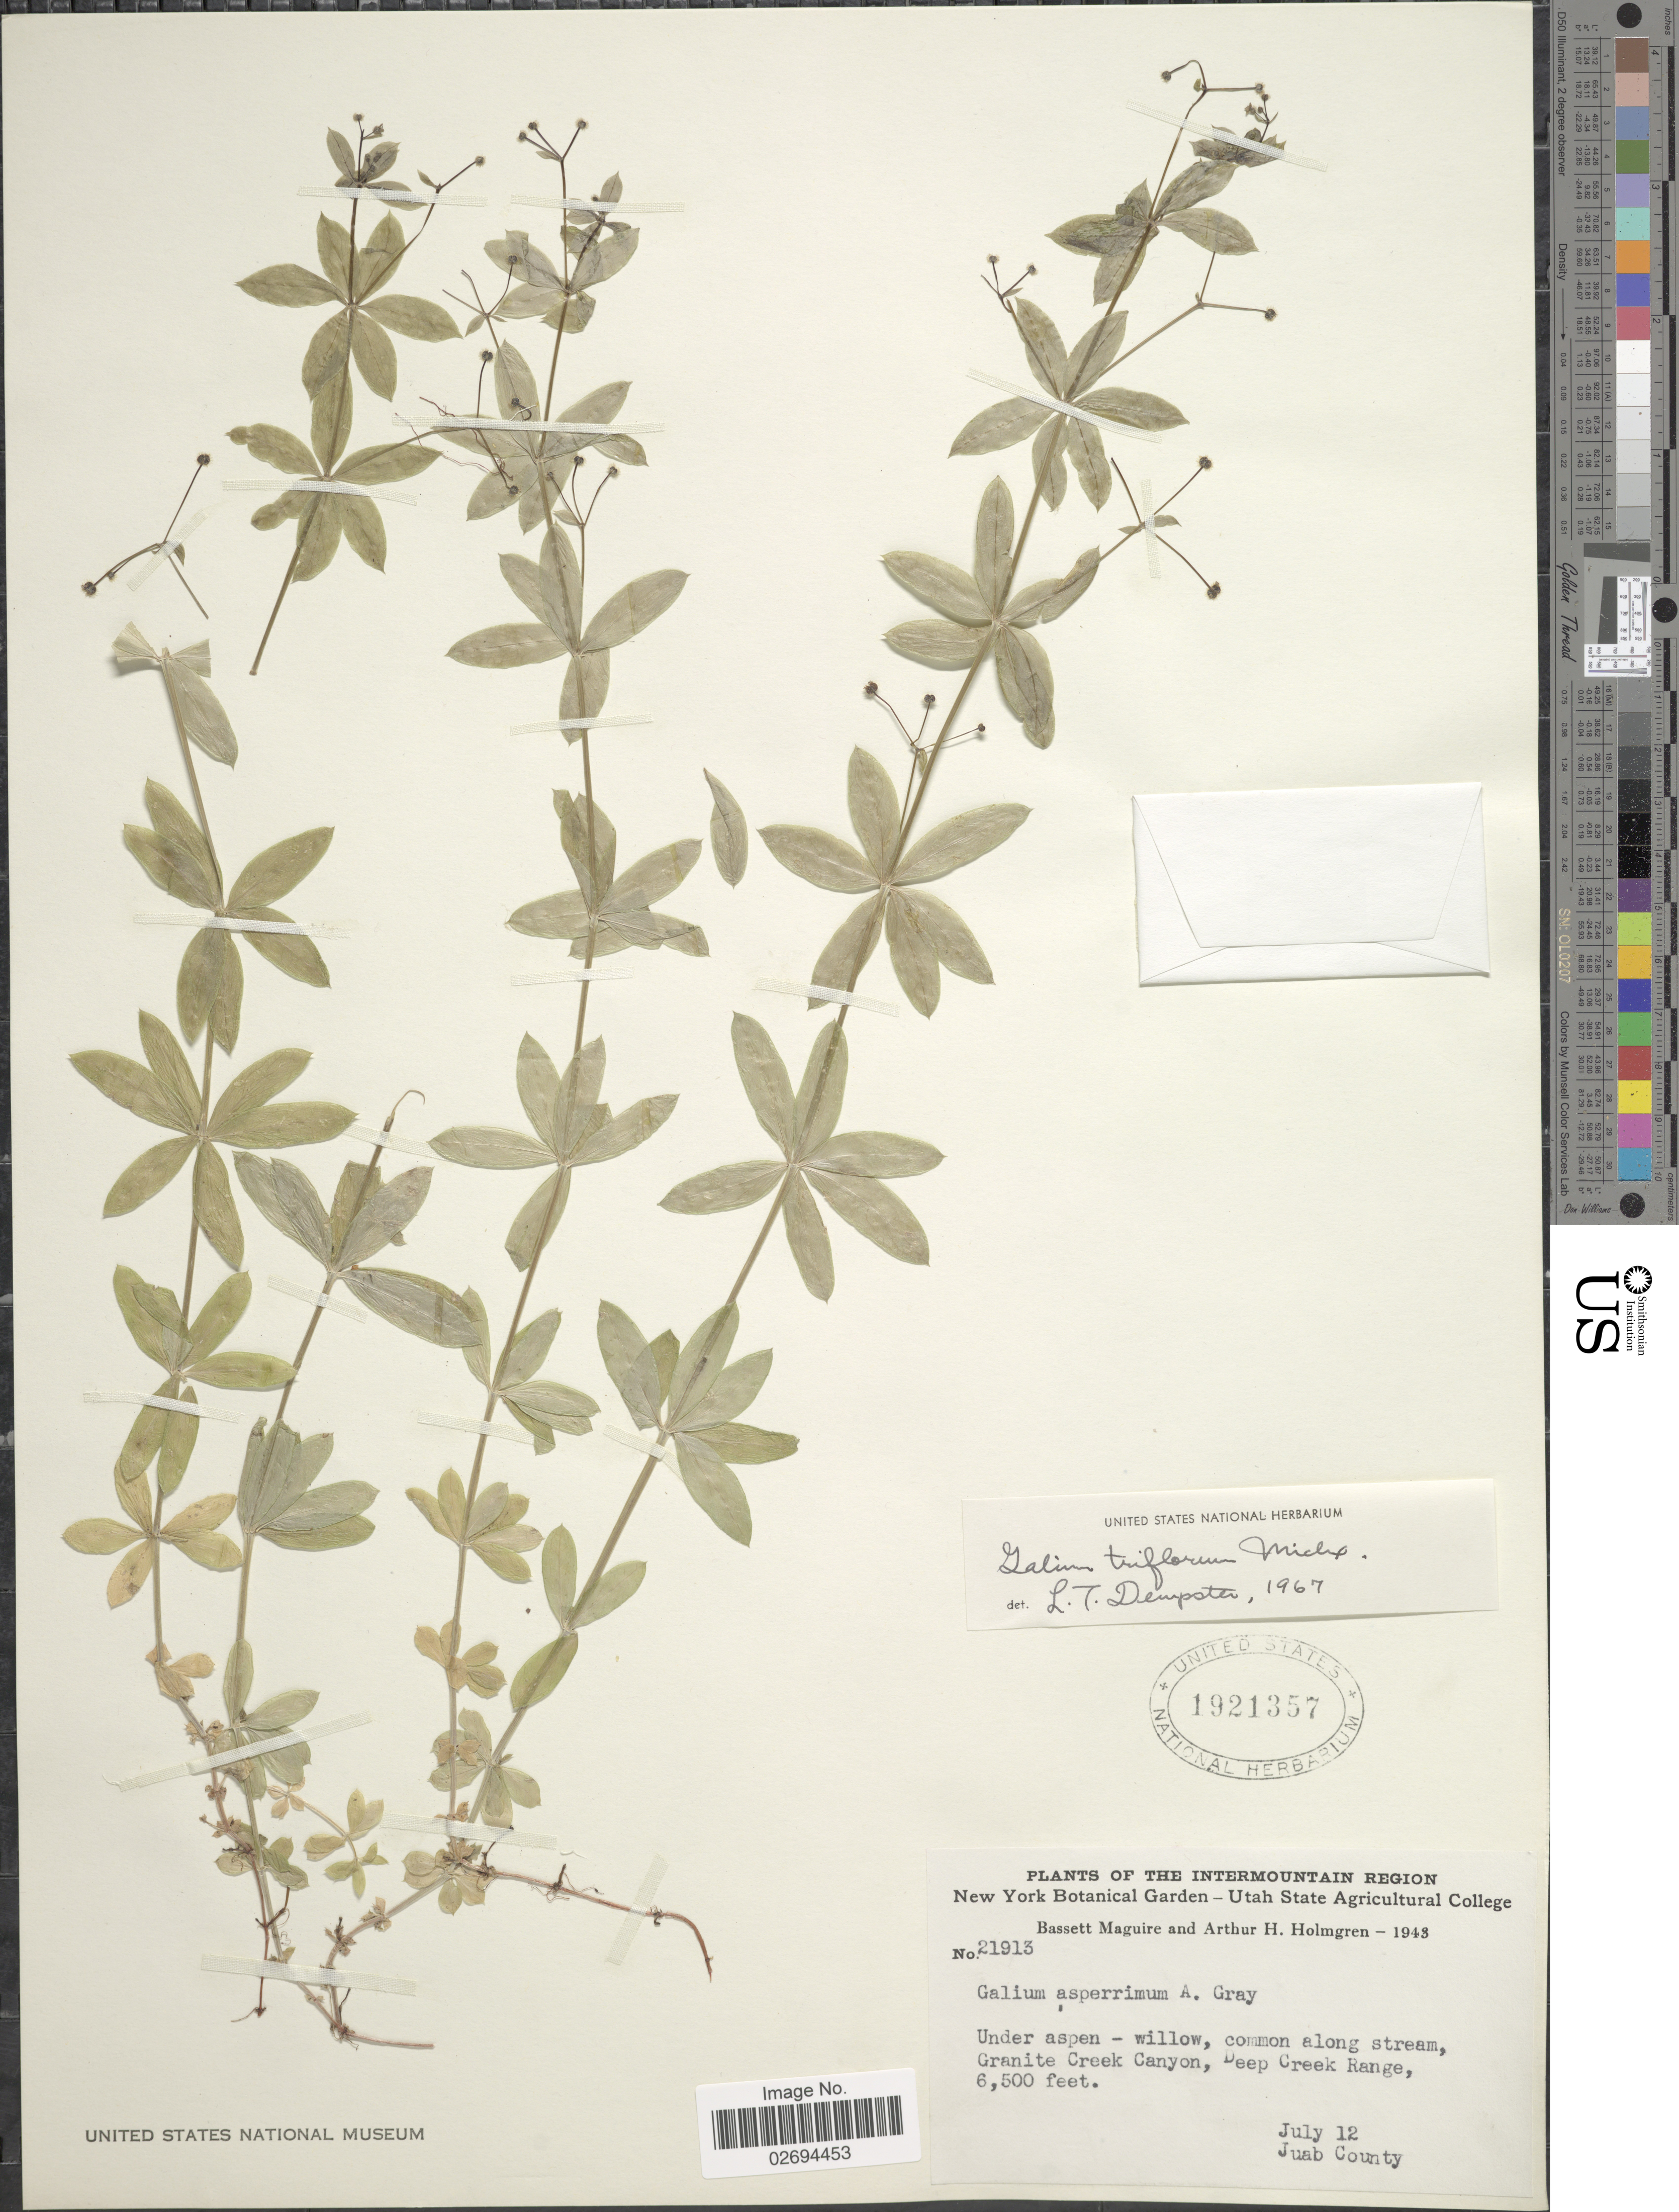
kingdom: Plantae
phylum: Tracheophyta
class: Magnoliopsida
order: Gentianales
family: Rubiaceae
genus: Galium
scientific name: Galium triflorum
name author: Michx.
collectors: B. Maguire & A. H. Holmgren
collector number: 21913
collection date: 1943-07-12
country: United States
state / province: Utah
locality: Intermountain Region. Granite Creek Canyon, Deep Creek Range, Juab County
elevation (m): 1981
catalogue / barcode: US 1921357